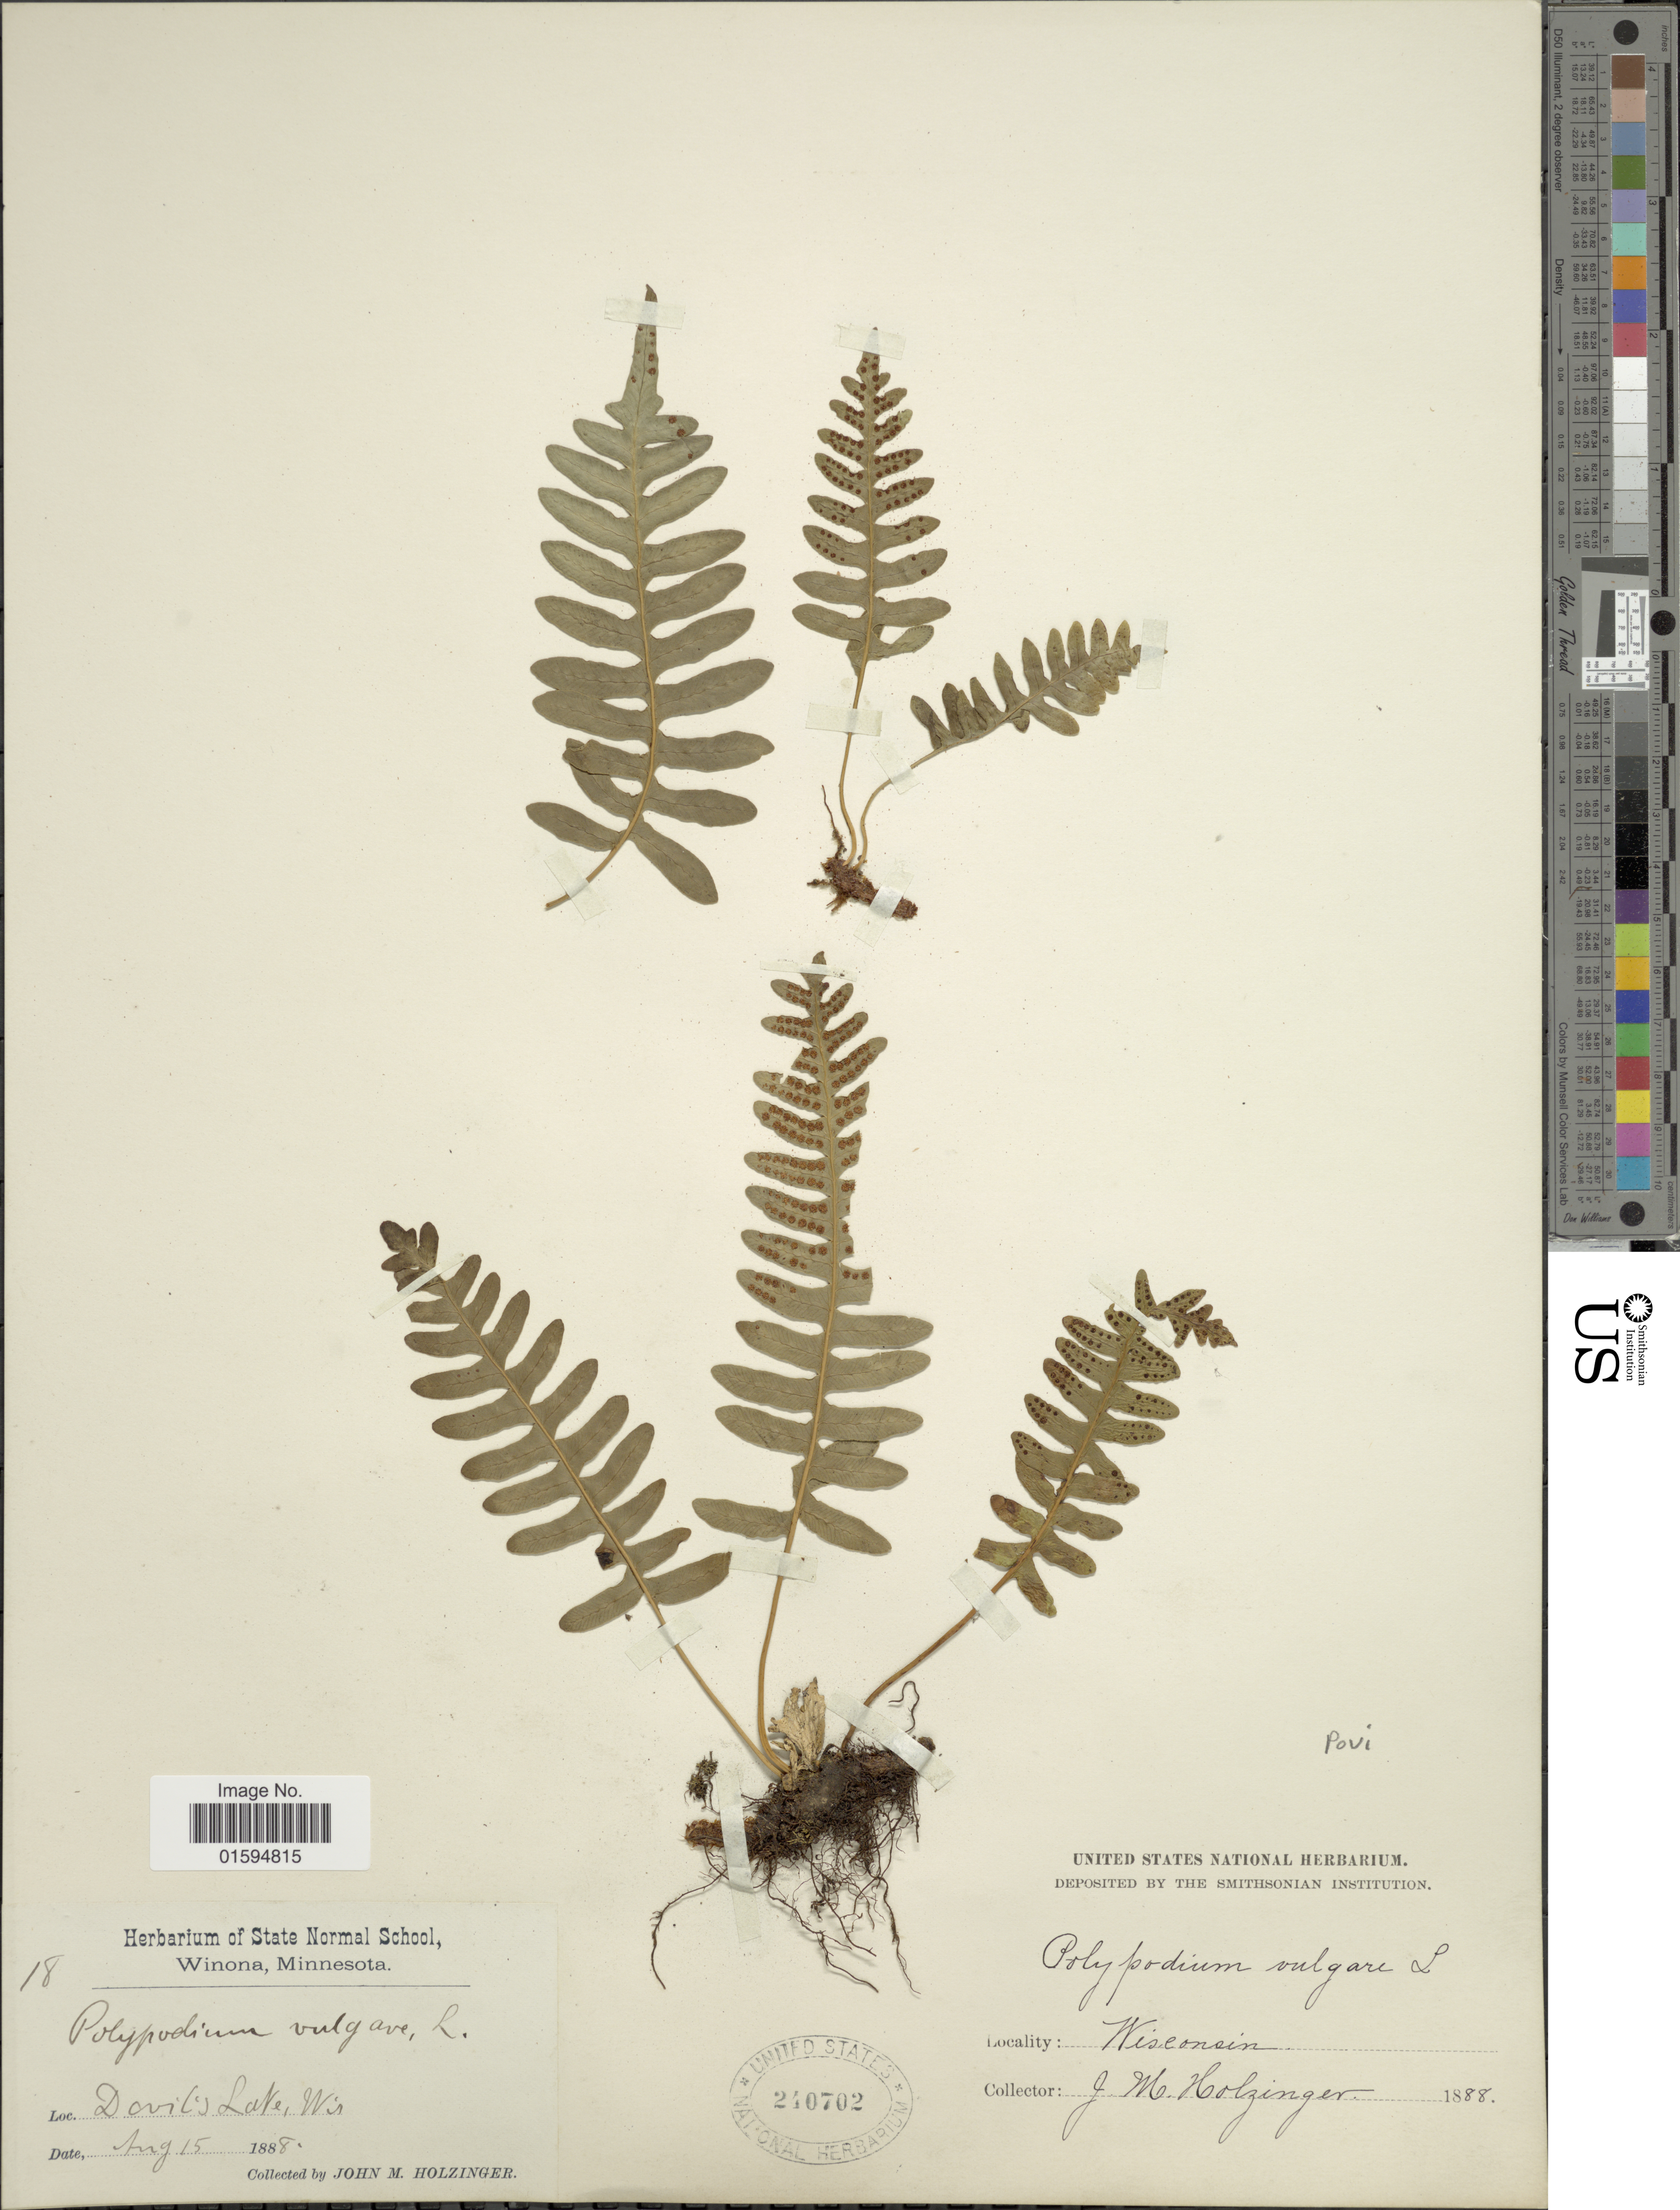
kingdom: Plantae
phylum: Tracheophyta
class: Polypodiopsida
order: Polypodiales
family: Polypodiaceae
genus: Polypodium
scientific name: Polypodium virginianum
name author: L.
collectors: J. M. Holzinger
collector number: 18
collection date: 1888-08-15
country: United States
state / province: Wisconsin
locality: Devils Lake, Wis.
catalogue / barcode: US 240702